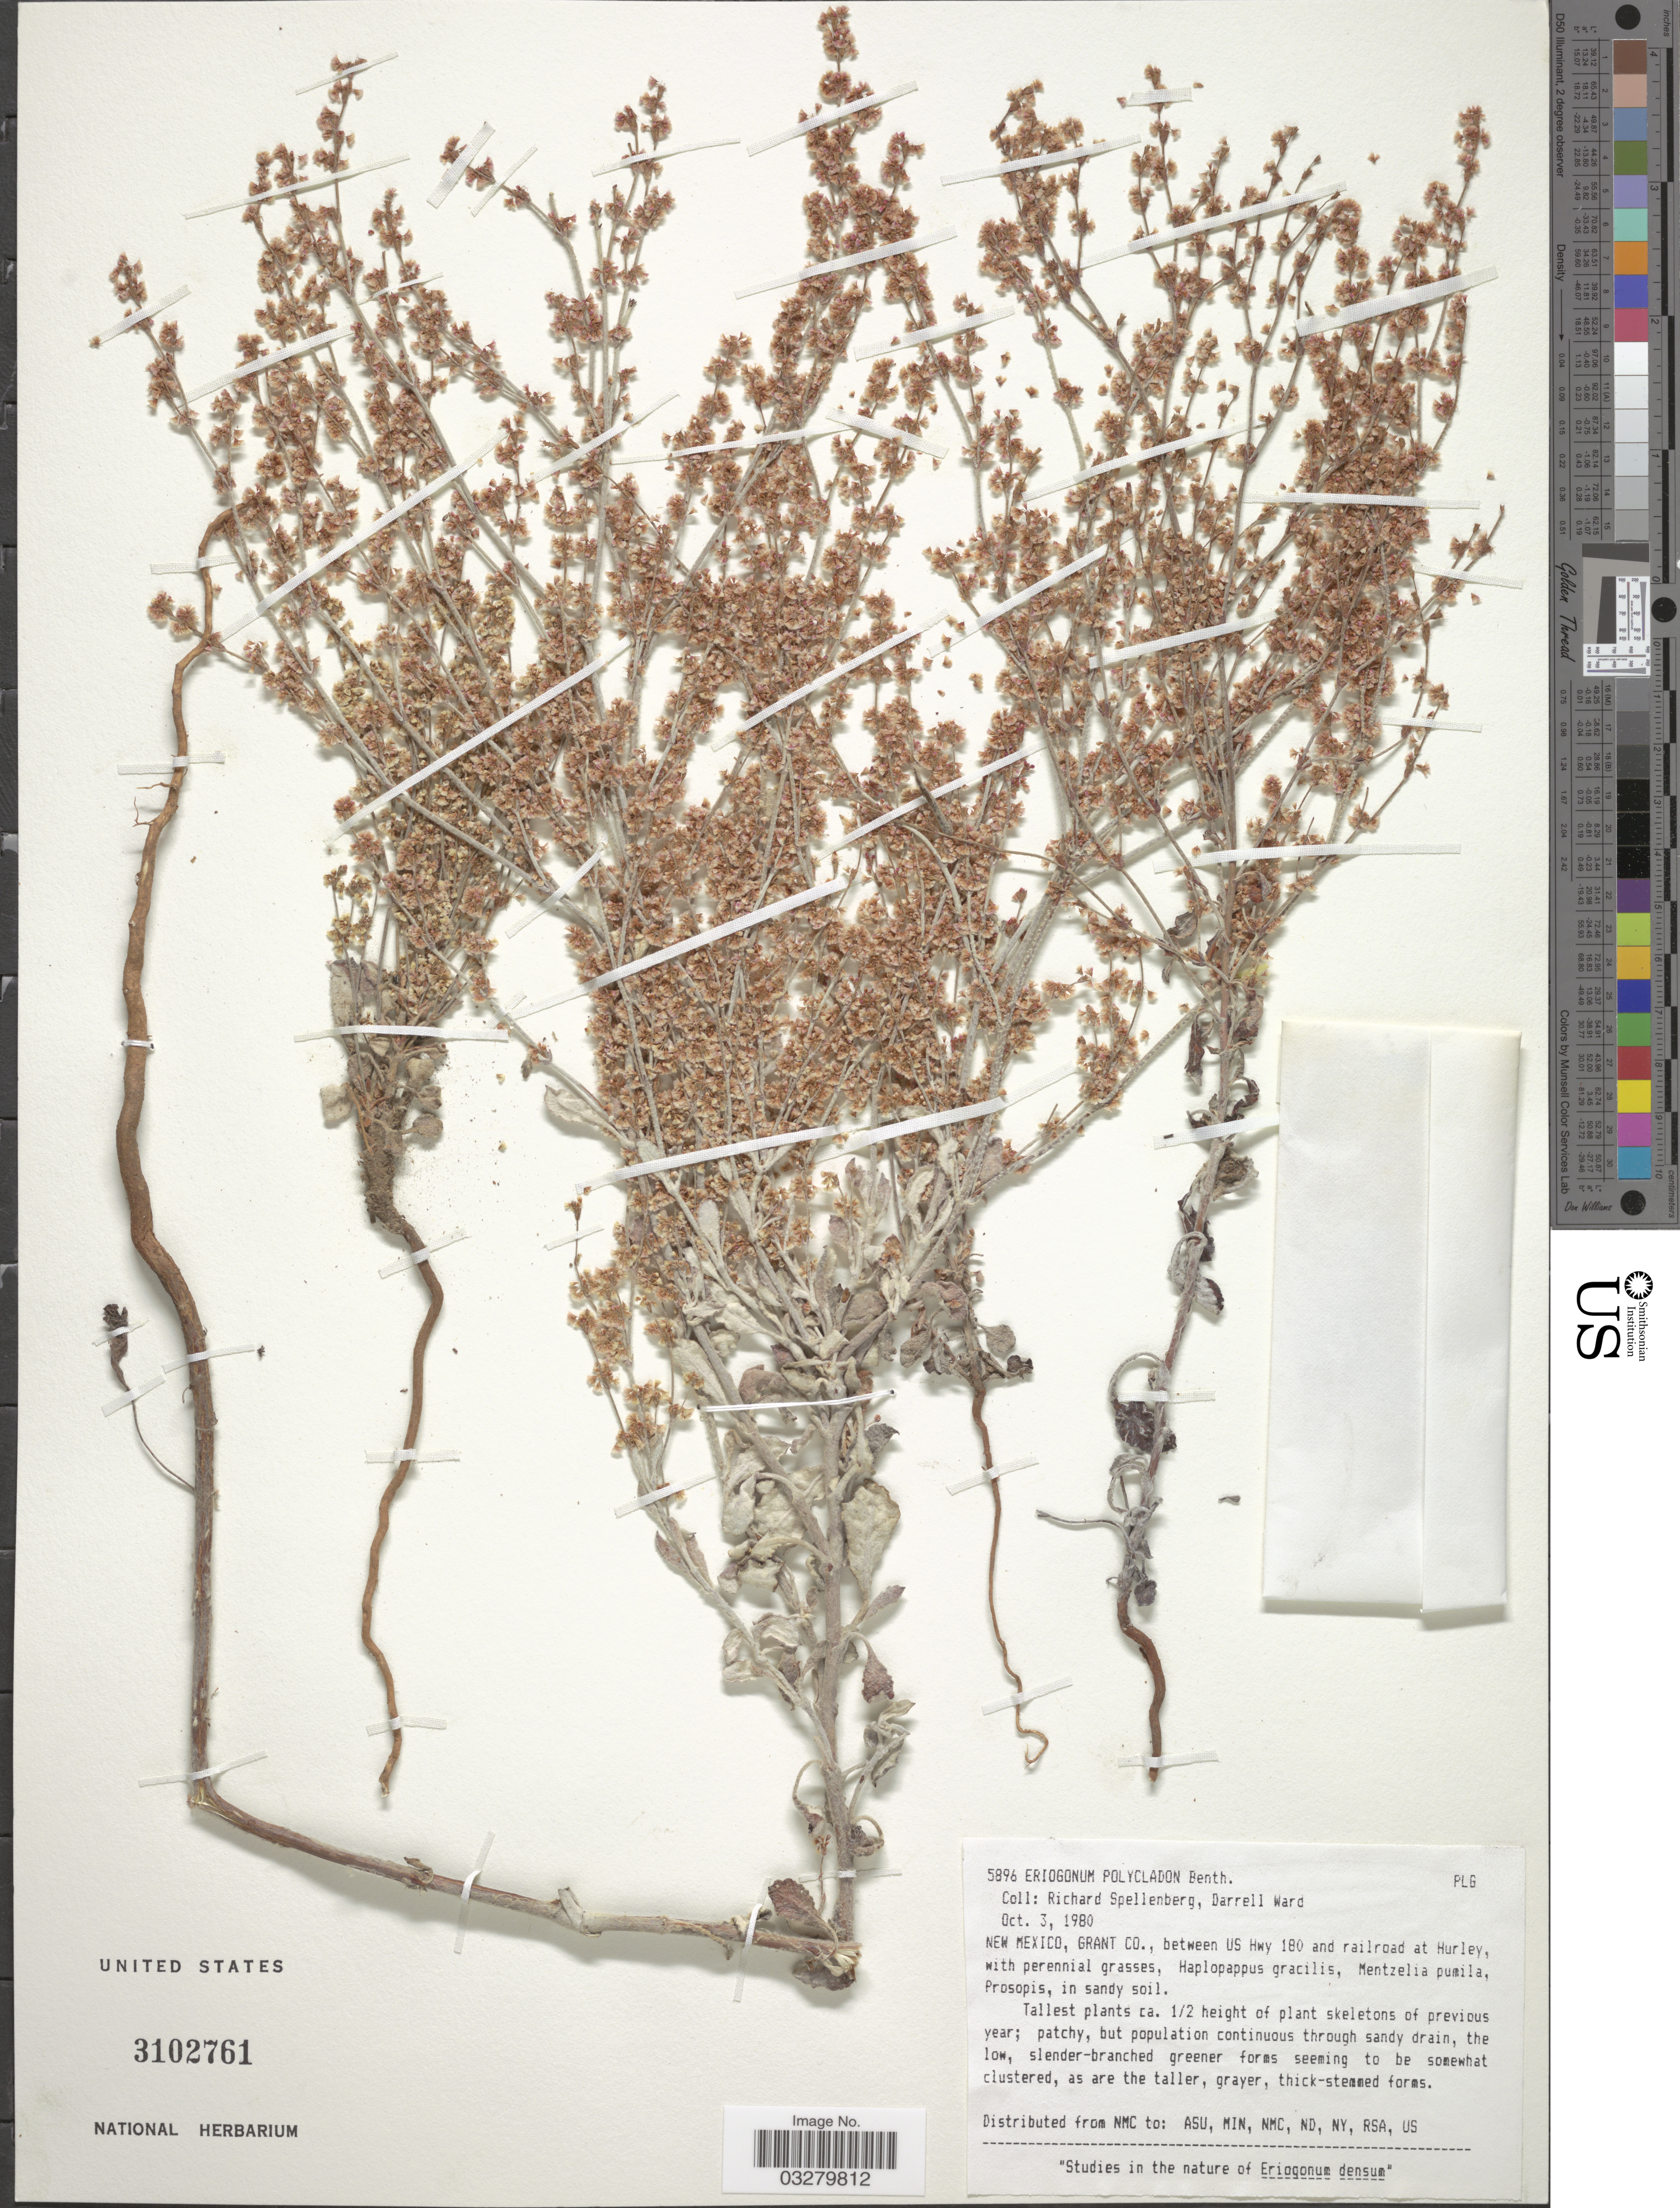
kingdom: Plantae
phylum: Tracheophyta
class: Magnoliopsida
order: Caryophyllales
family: Polygonaceae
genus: Eriogonum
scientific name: Eriogonum polycladon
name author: Benth.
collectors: R. Spellenberg & D. Ward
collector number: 5896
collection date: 1980-10-03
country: United States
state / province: New Mexico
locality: Grant Co., between US hwy 180 and railroad at Hurley.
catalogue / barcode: US 3102761